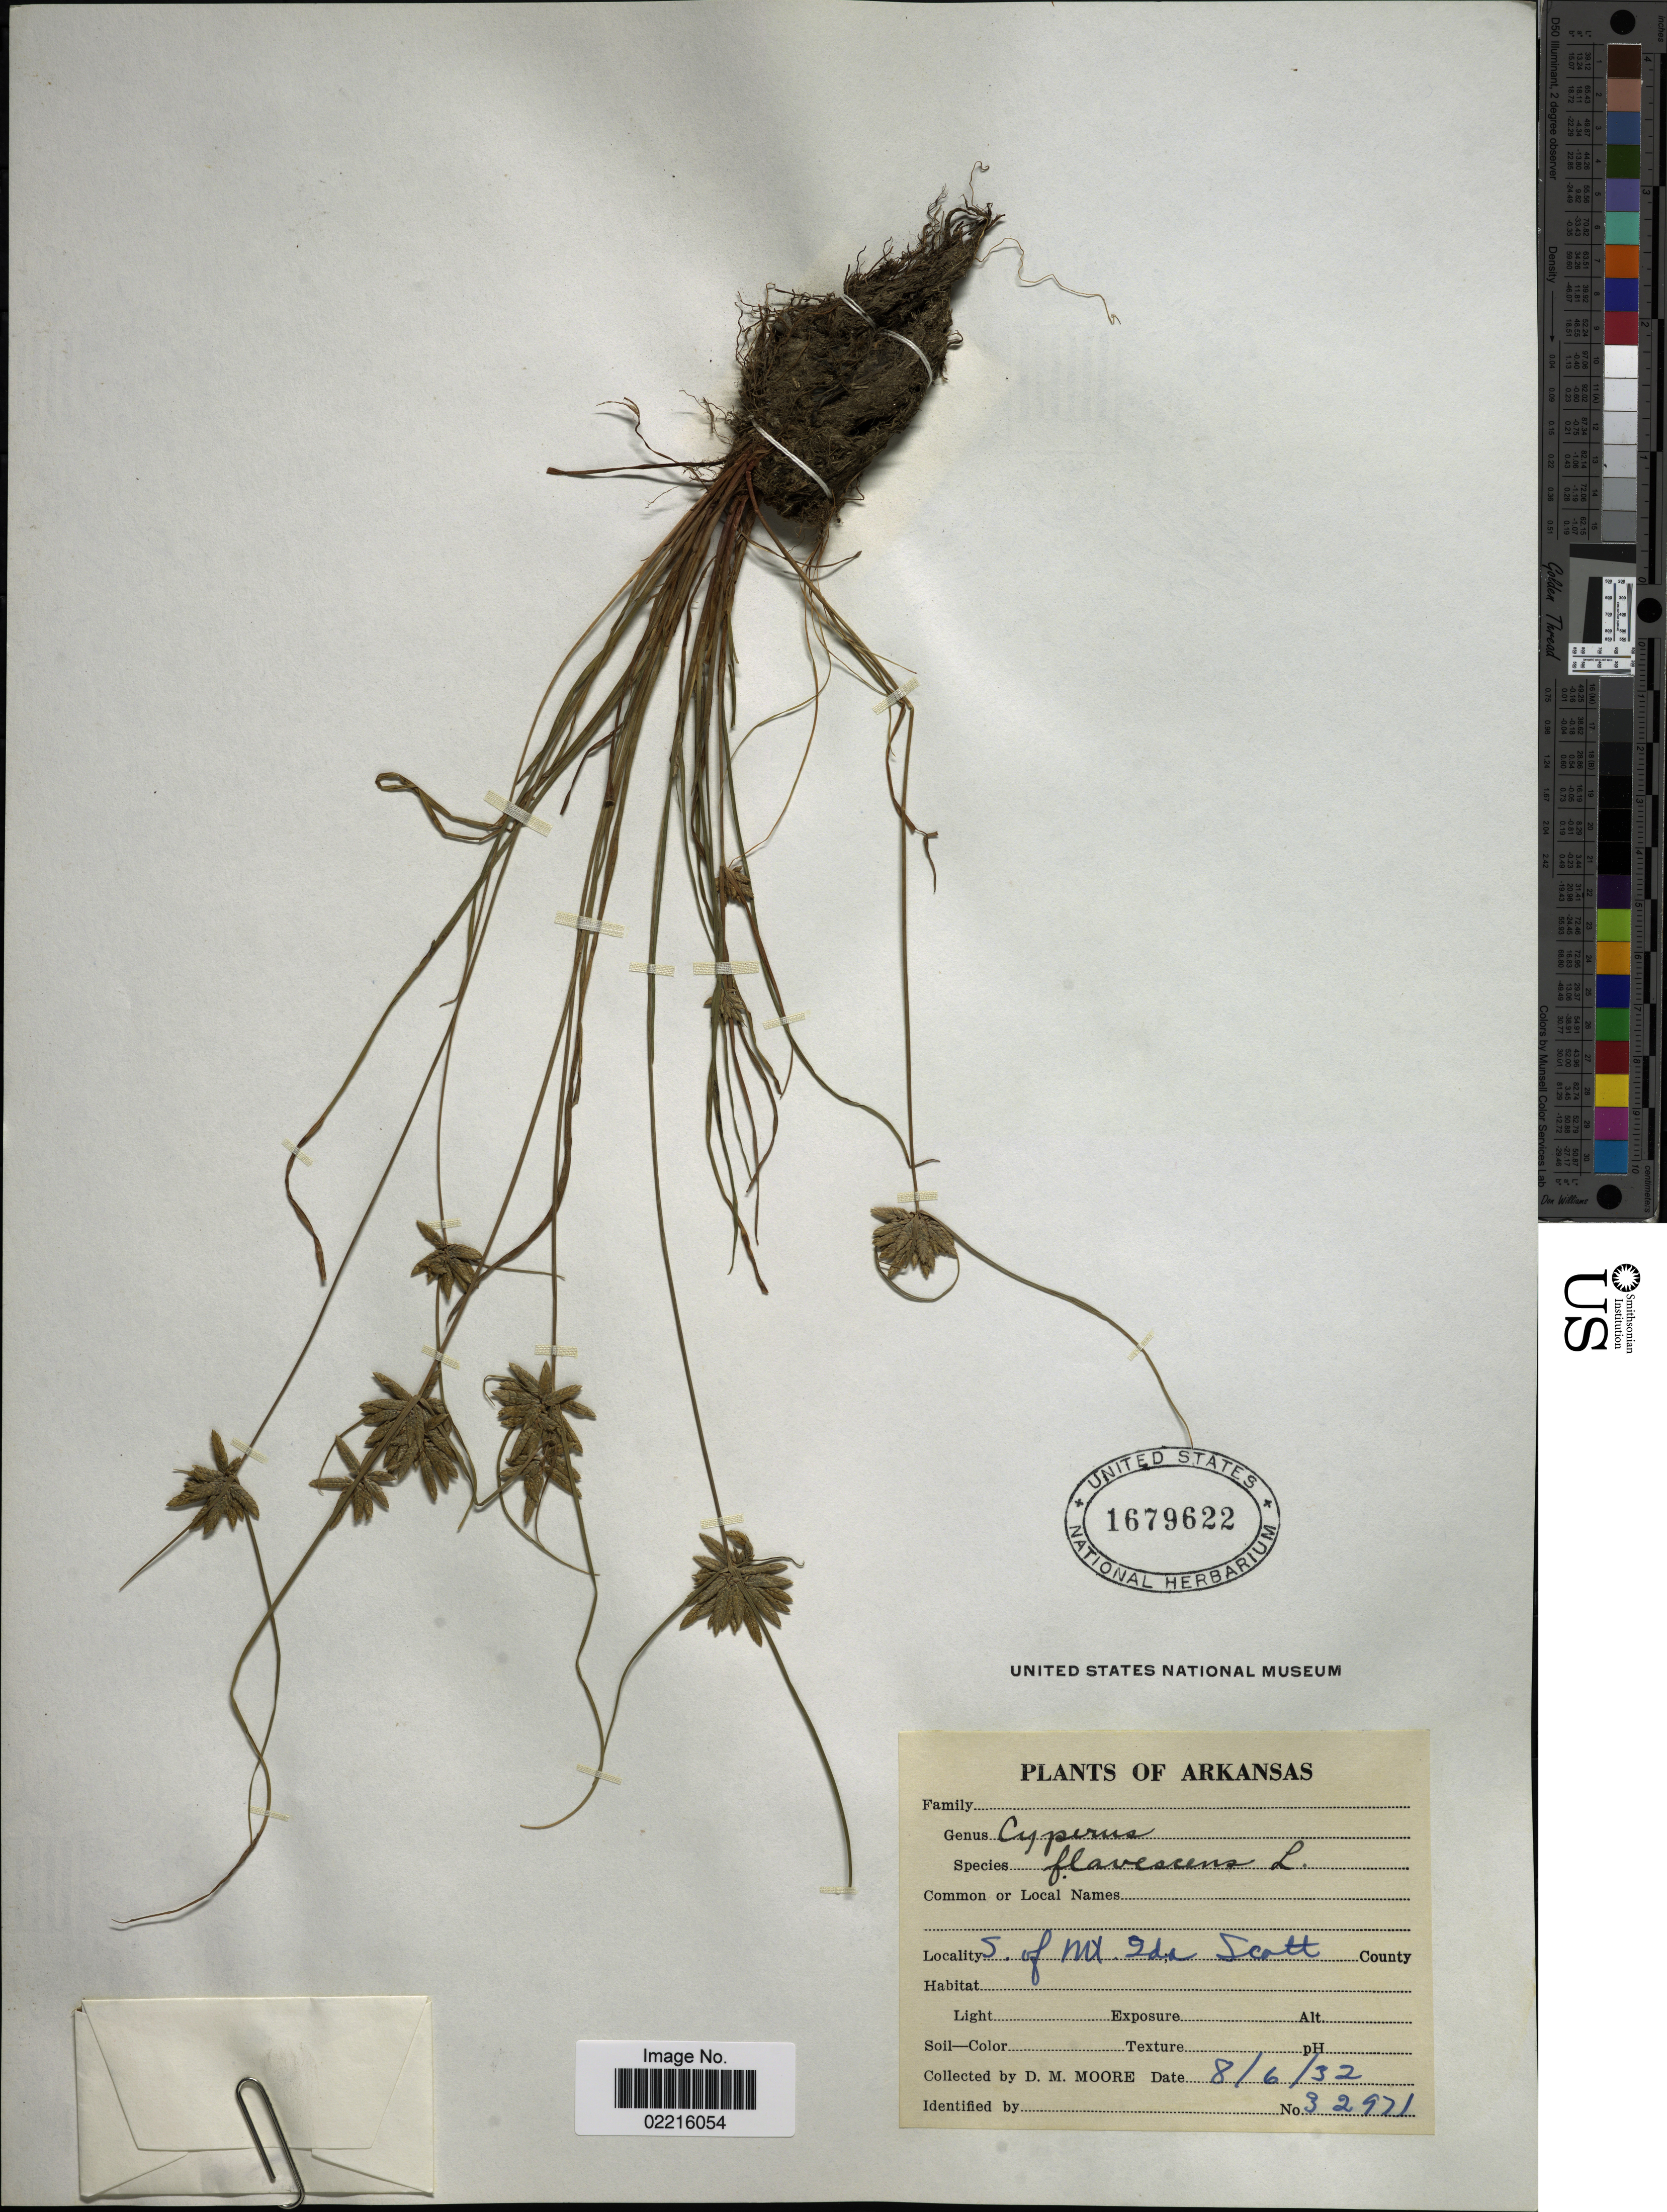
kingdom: Plantae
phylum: Tracheophyta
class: Liliopsida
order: Poales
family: Cyperaceae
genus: Cyperus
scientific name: Cyperus flavescens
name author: L.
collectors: D. Moore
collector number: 32971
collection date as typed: Transcribed d/m/y: 6/8/32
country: United States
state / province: Arkansas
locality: S. of Mt Ida Scott County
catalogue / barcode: US 1679622